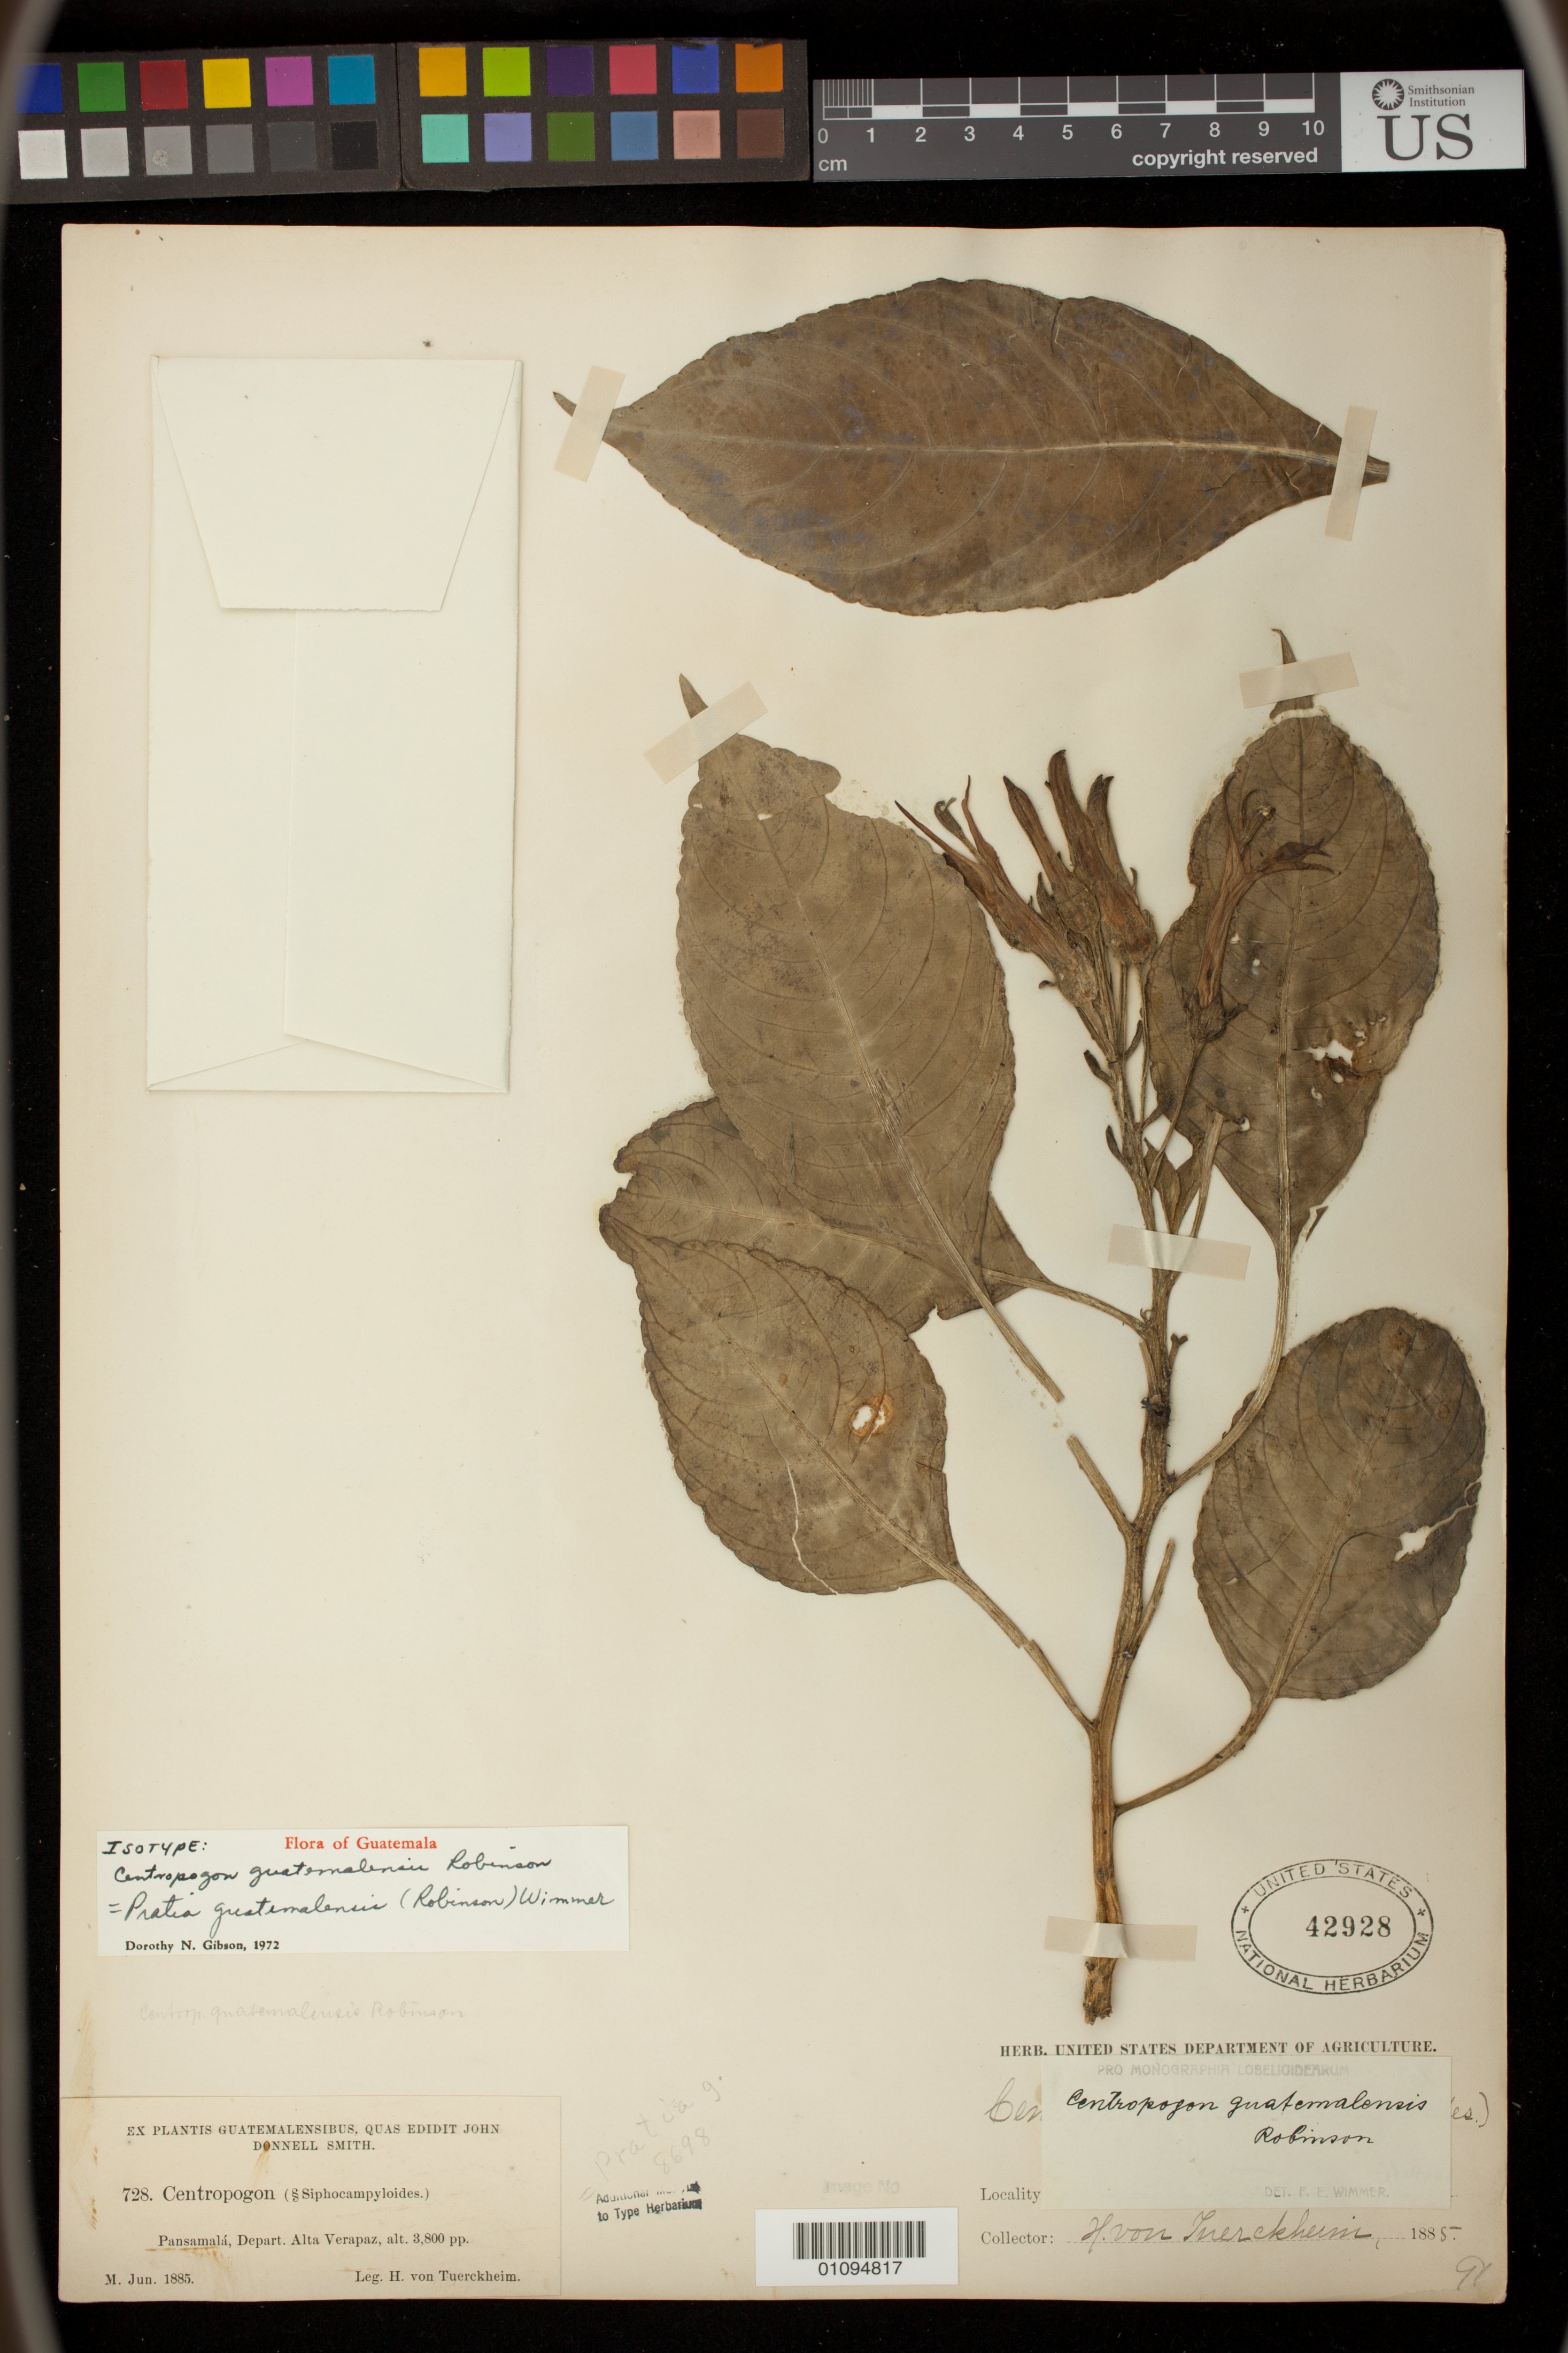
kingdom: Plantae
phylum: Tracheophyta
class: Magnoliopsida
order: Asterales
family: Campanulaceae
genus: Centropogon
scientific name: Centropogon guatemalensis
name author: B.L. Rob.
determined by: Wimmer, F. E.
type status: Isotype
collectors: H. von Türckheim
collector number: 728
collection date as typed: Jun 1885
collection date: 1885-06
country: Guatemala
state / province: Alta Verapaz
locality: Pansamalá Forest; alt. 3800 ft.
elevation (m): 1158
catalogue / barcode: US 42928